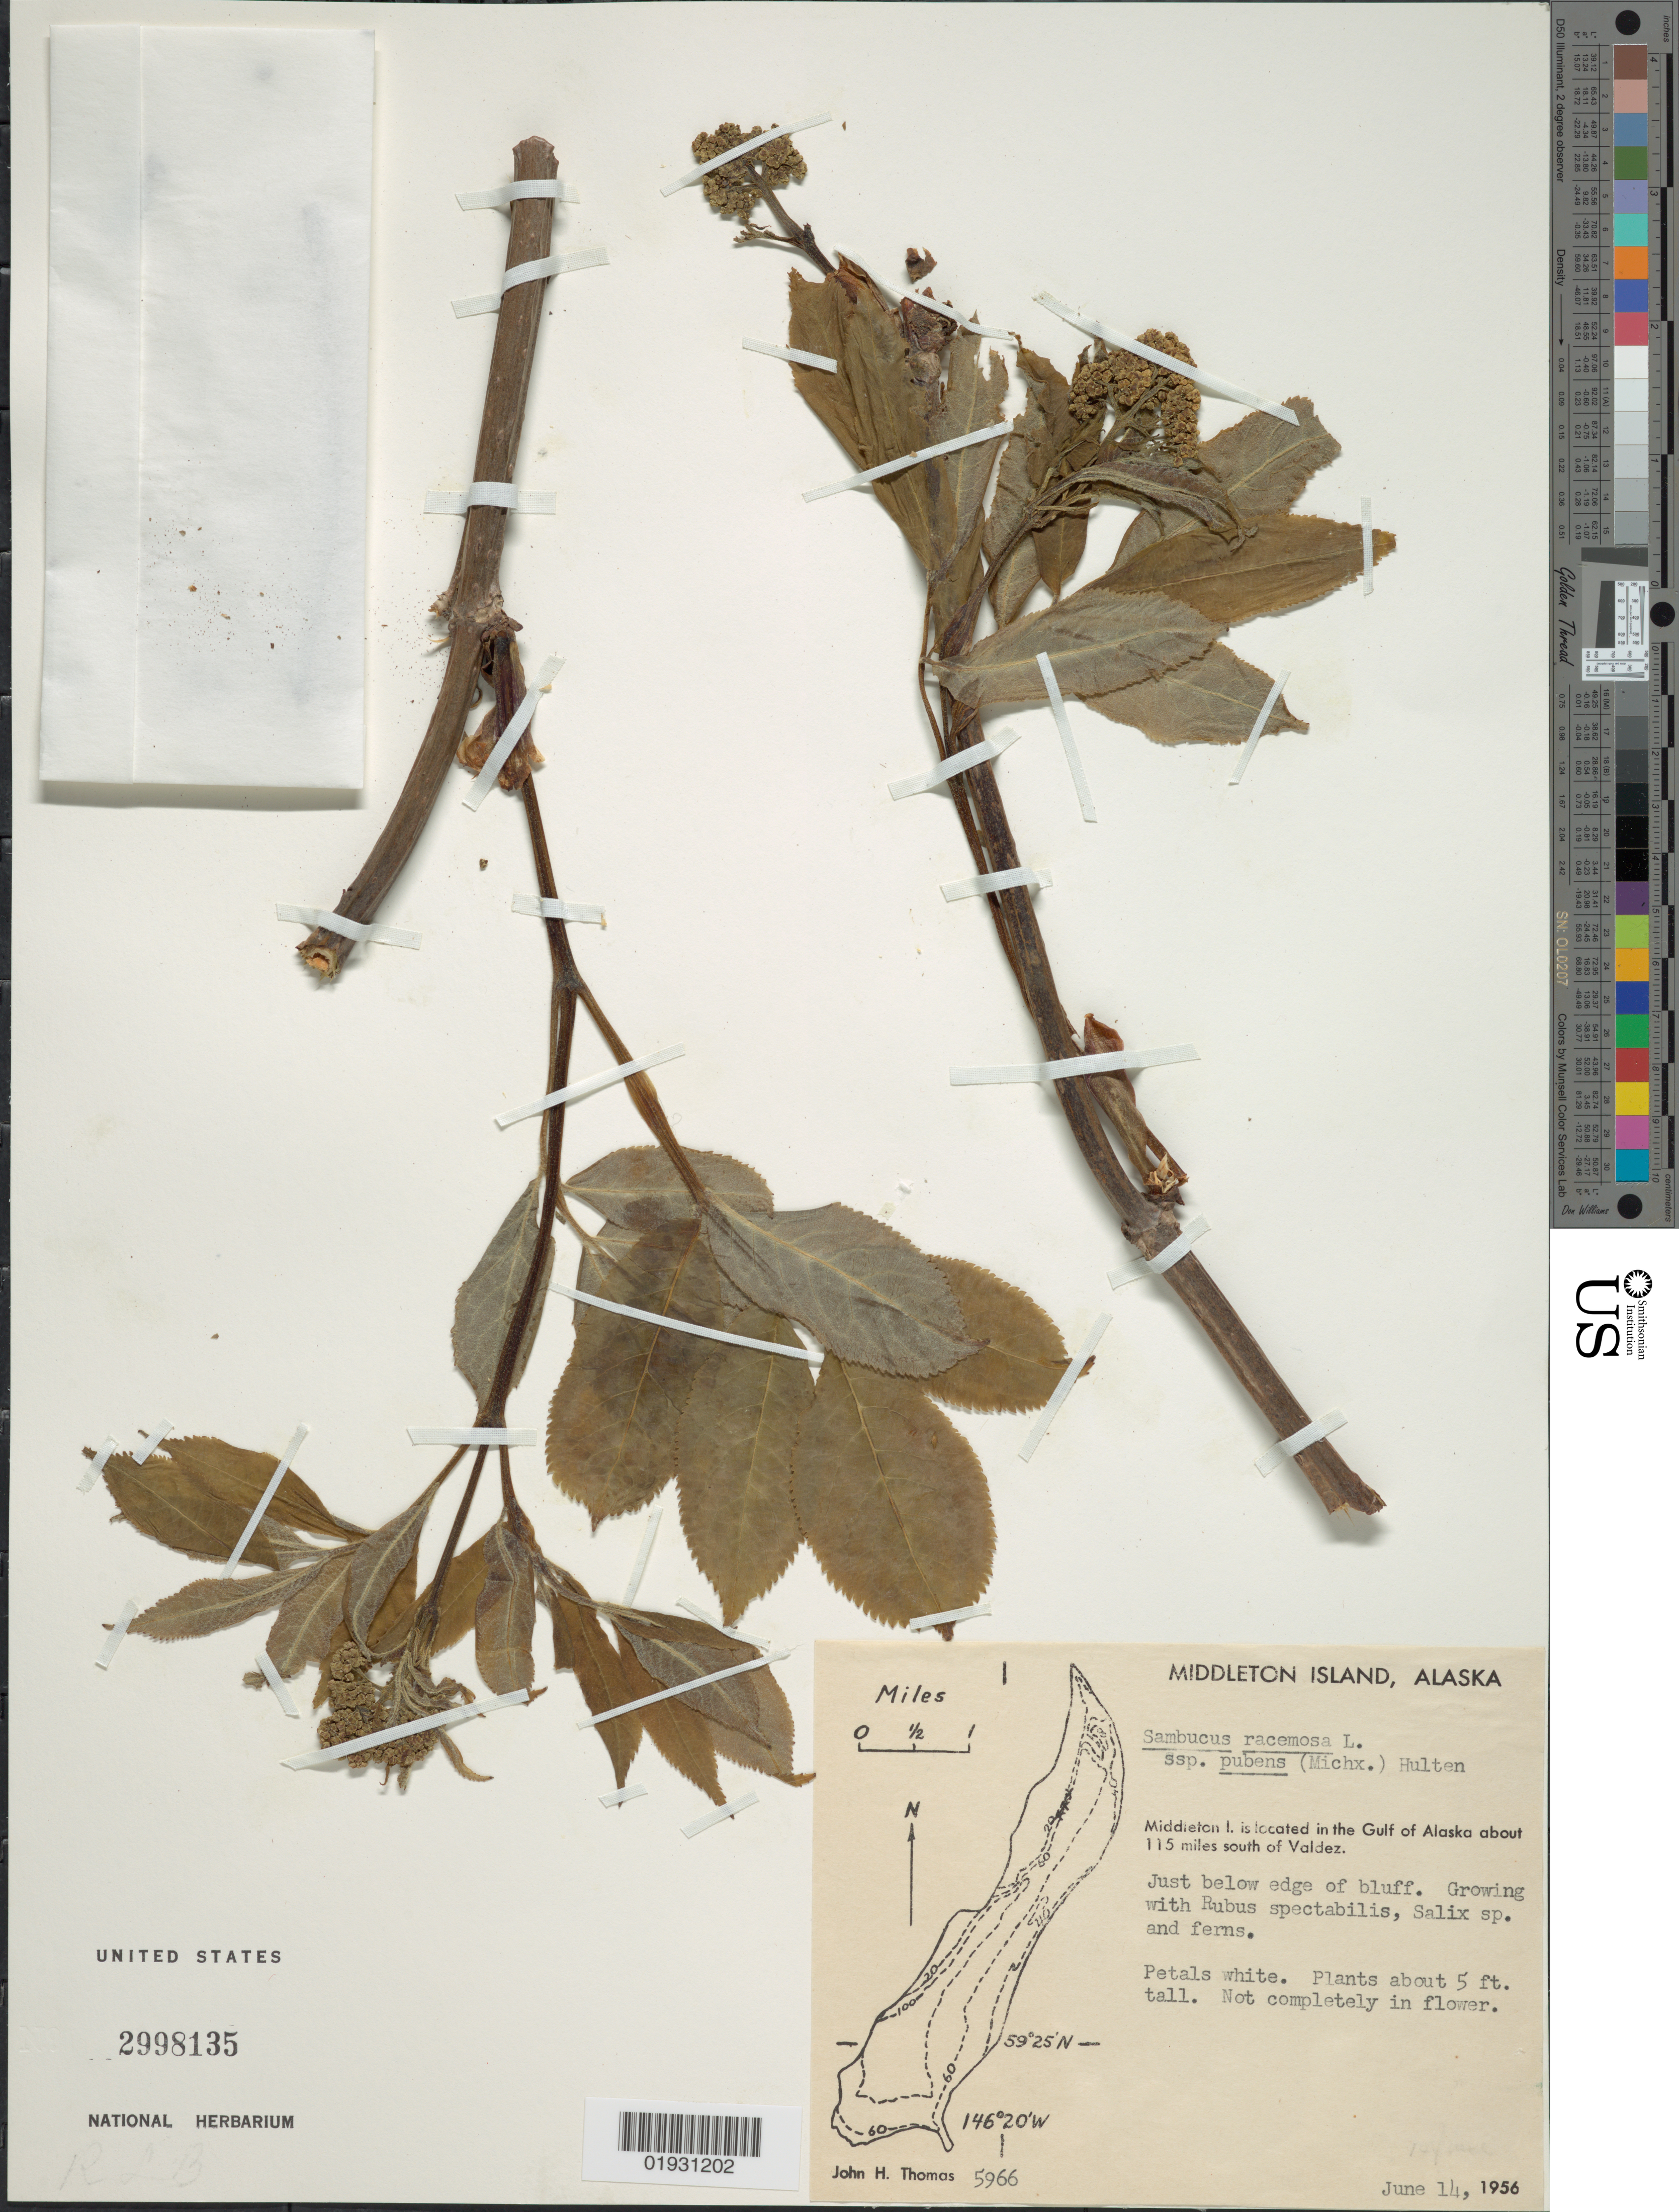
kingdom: Plantae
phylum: Tracheophyta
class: Magnoliopsida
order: Dipsacales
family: Viburnaceae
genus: Sambucus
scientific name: Sambucus pubens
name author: Michx.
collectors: J. H. Thomas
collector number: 5966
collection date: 1956-06-14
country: United States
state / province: Alaska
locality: Middleton Island, in the Gulf of Alaska about 115 miles south of Valdez. Just below edge of bluff.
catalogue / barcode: US 2998135